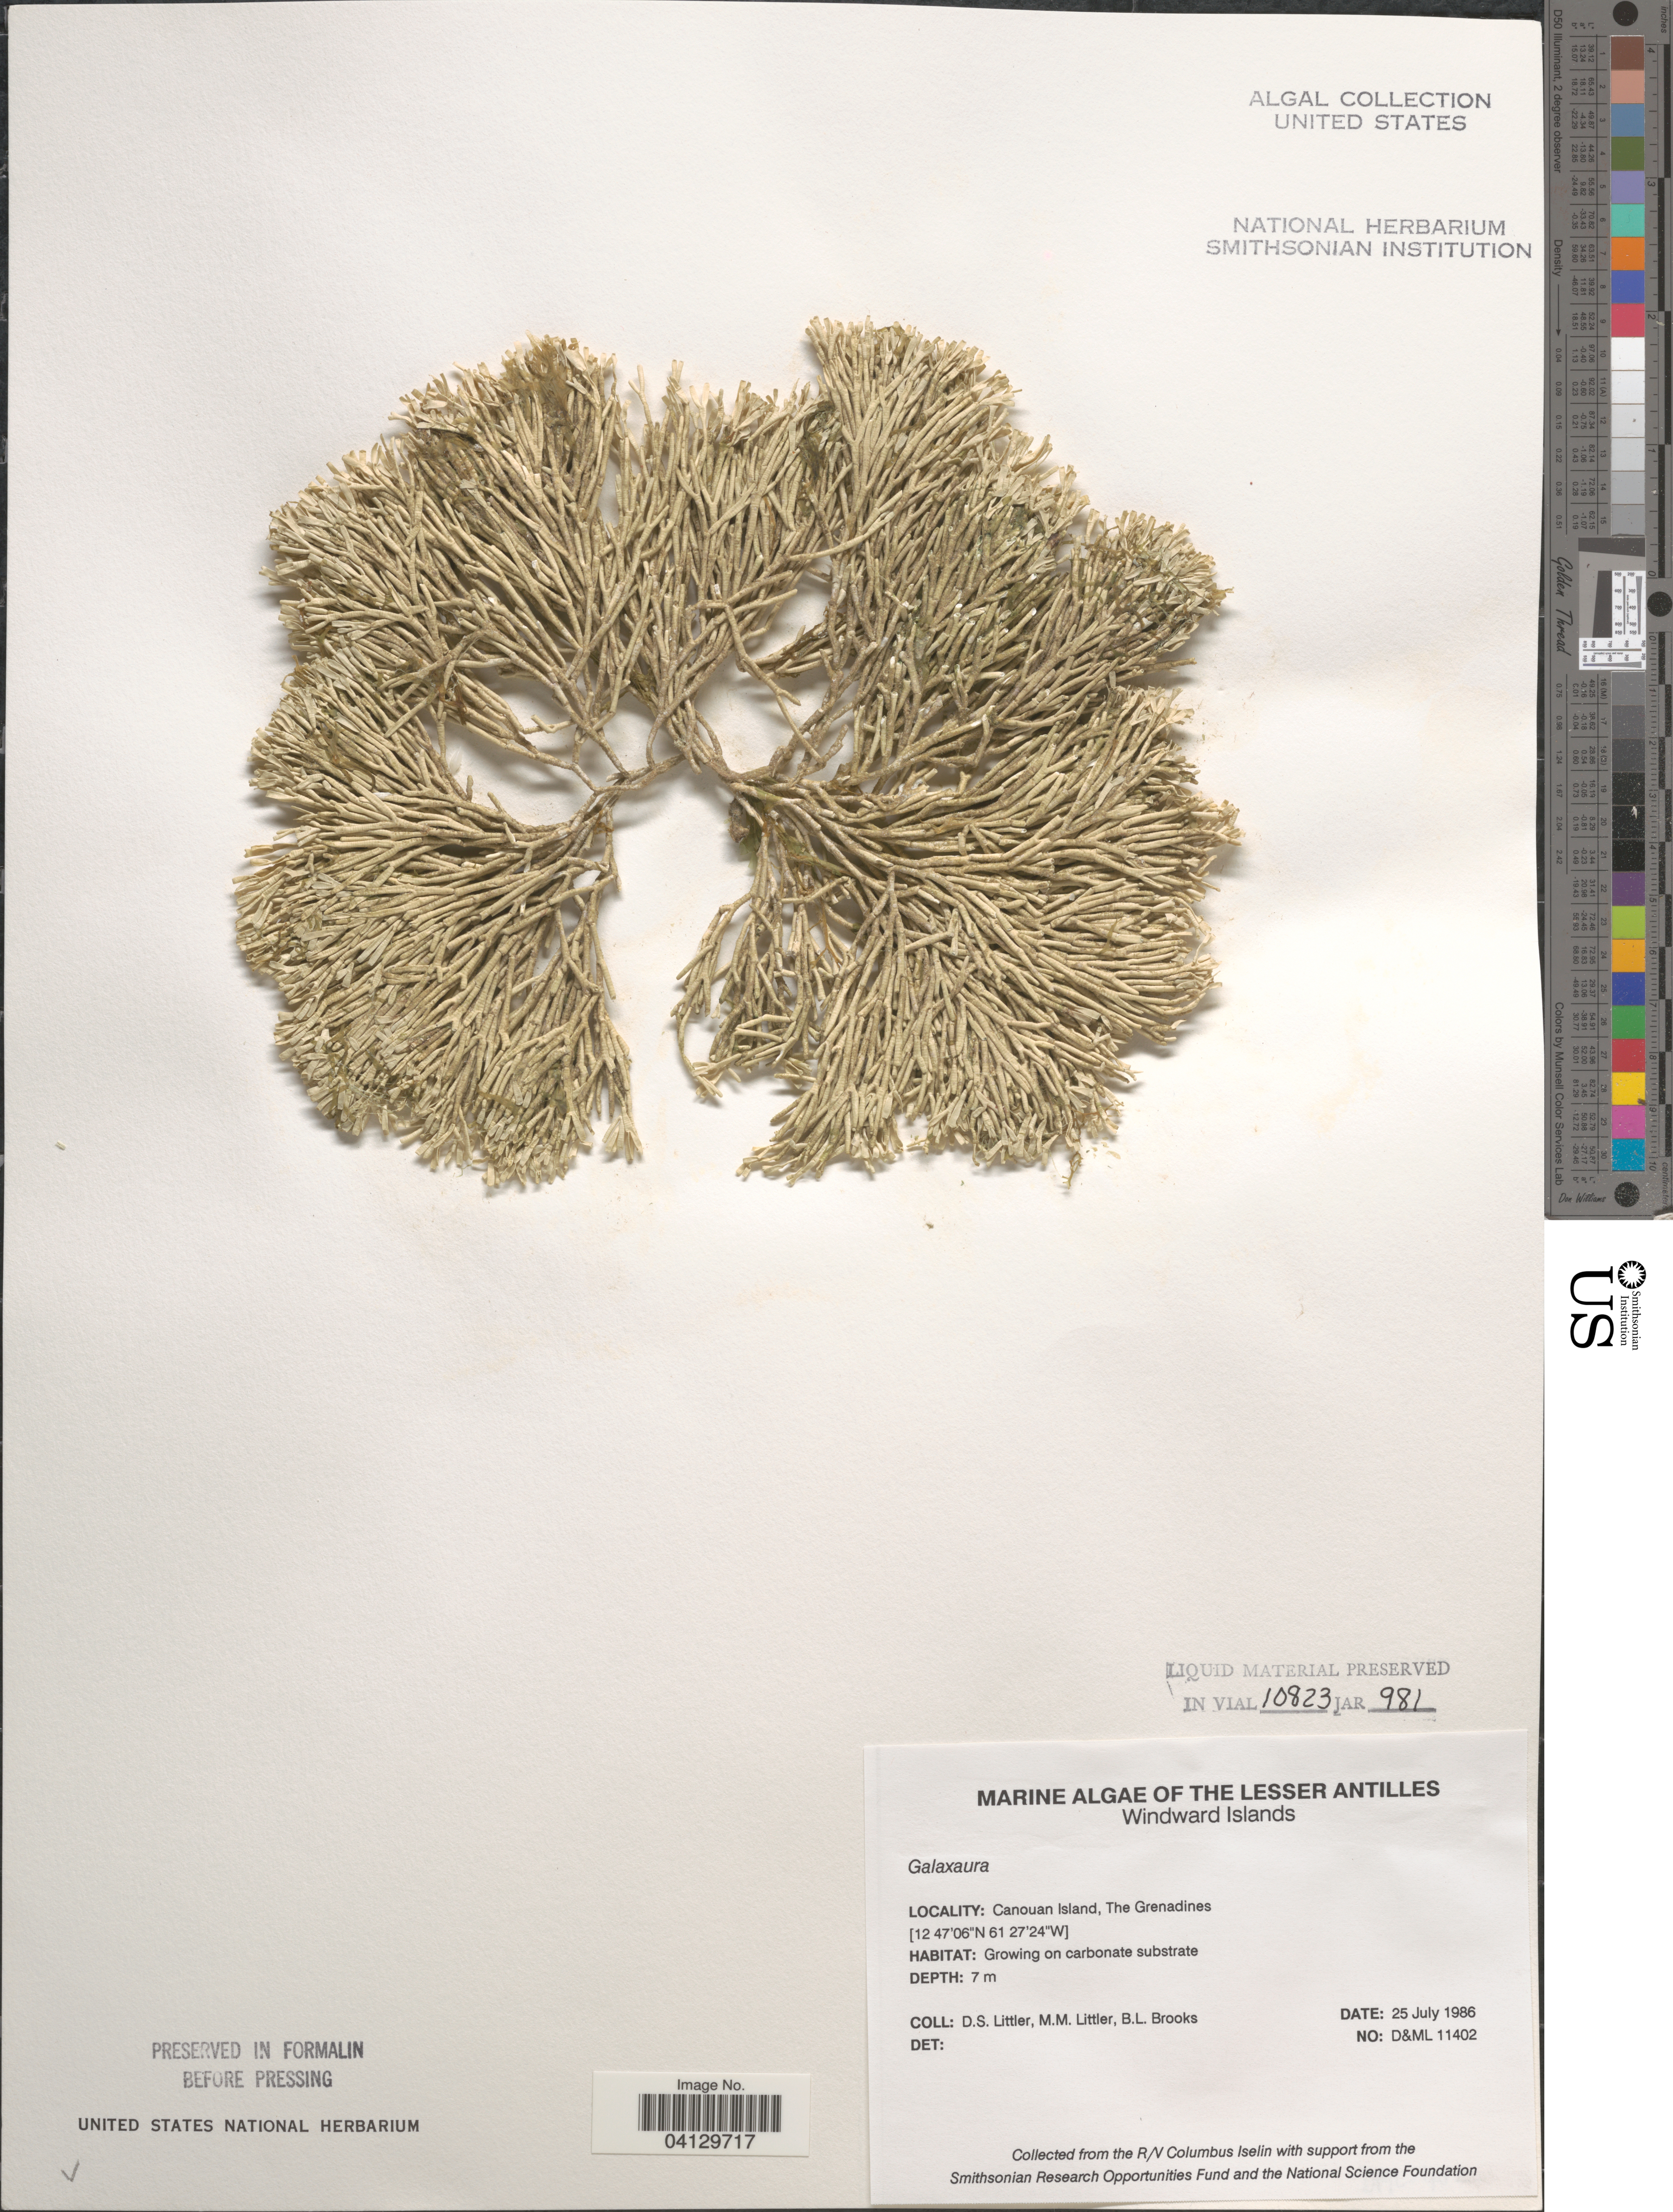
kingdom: Plantae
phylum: Rhodophyta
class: Florideophyceae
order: Nemaliales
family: Galaxauraceae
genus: Galaxaura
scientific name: Galaxaura sp.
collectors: D. S. Littler & B. Brooks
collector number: D&ML11402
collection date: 1986-07-25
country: St. Vincent - Grenadines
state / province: Grenadines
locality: The Lesser Antilles. Windward Islands. Canouan Island, The Grenadines.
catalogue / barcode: US 328758